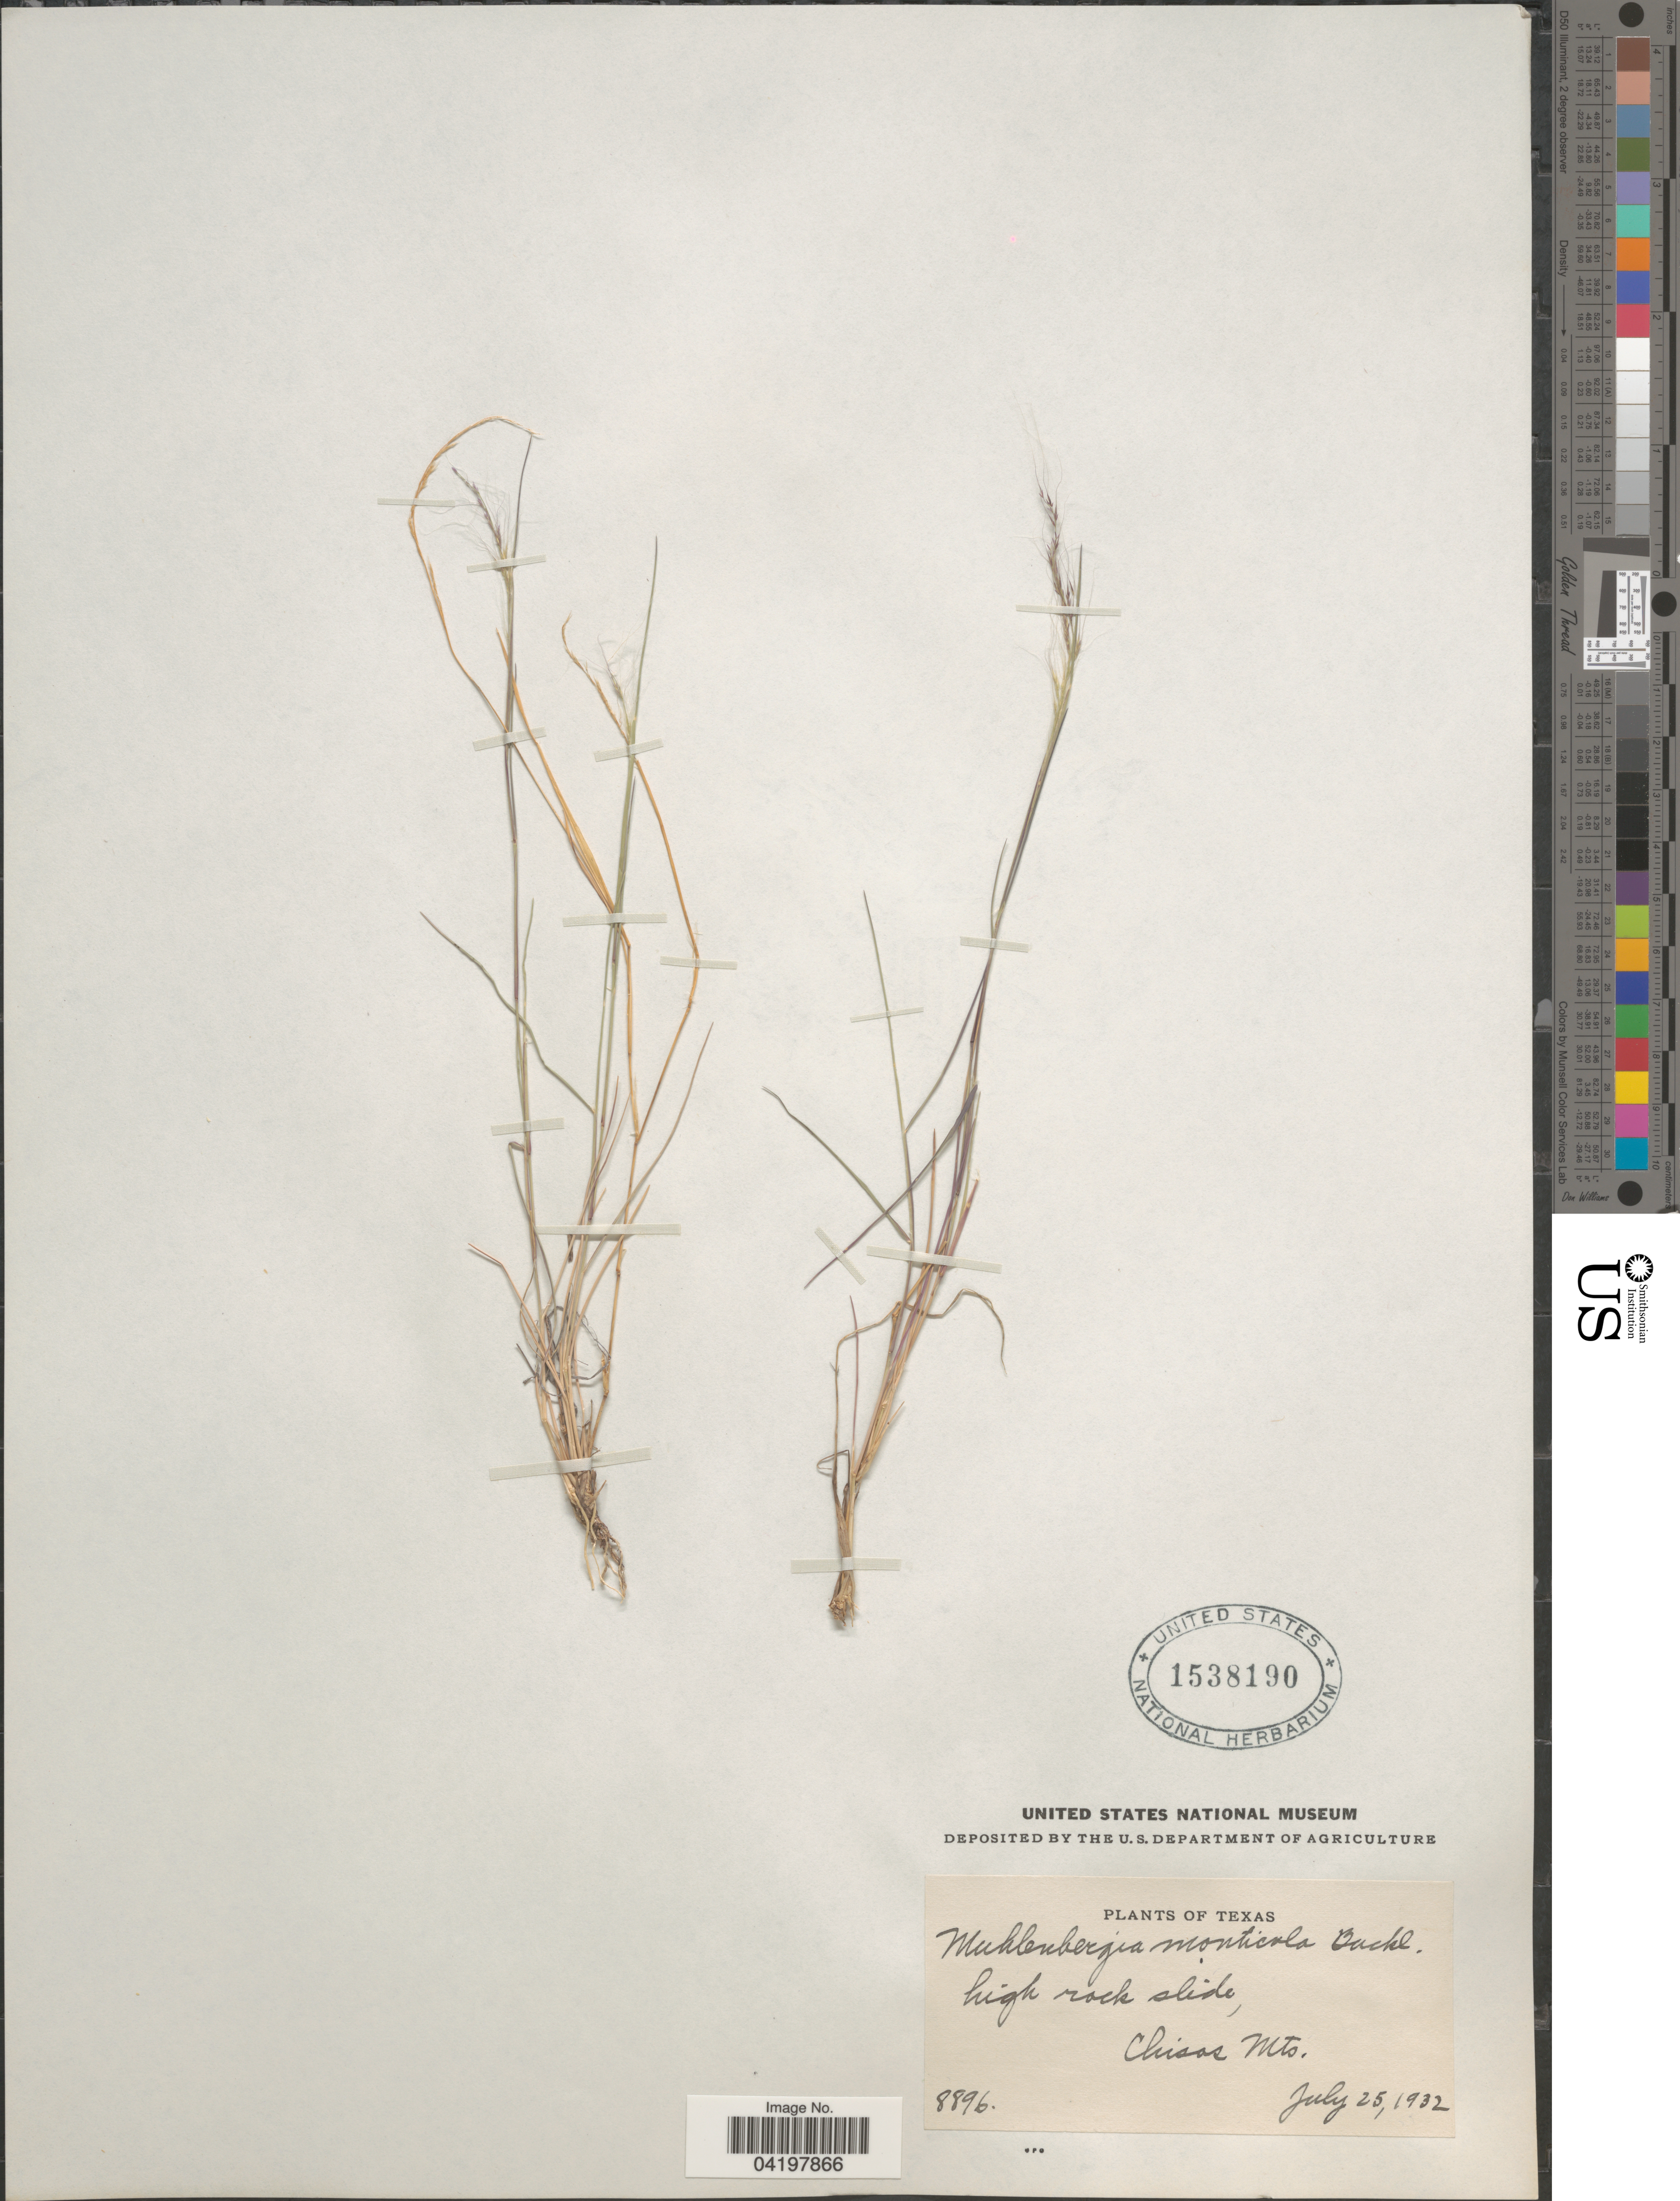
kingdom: Plantae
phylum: Tracheophyta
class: Liliopsida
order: Poales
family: Poaceae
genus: Muhlenbergia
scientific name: Muhlenbergia tenuifolia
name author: (Kunth) Kunth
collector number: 8896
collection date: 1932-07-25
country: United States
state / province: Texas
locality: Chisos Mts.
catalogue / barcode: US 1538190